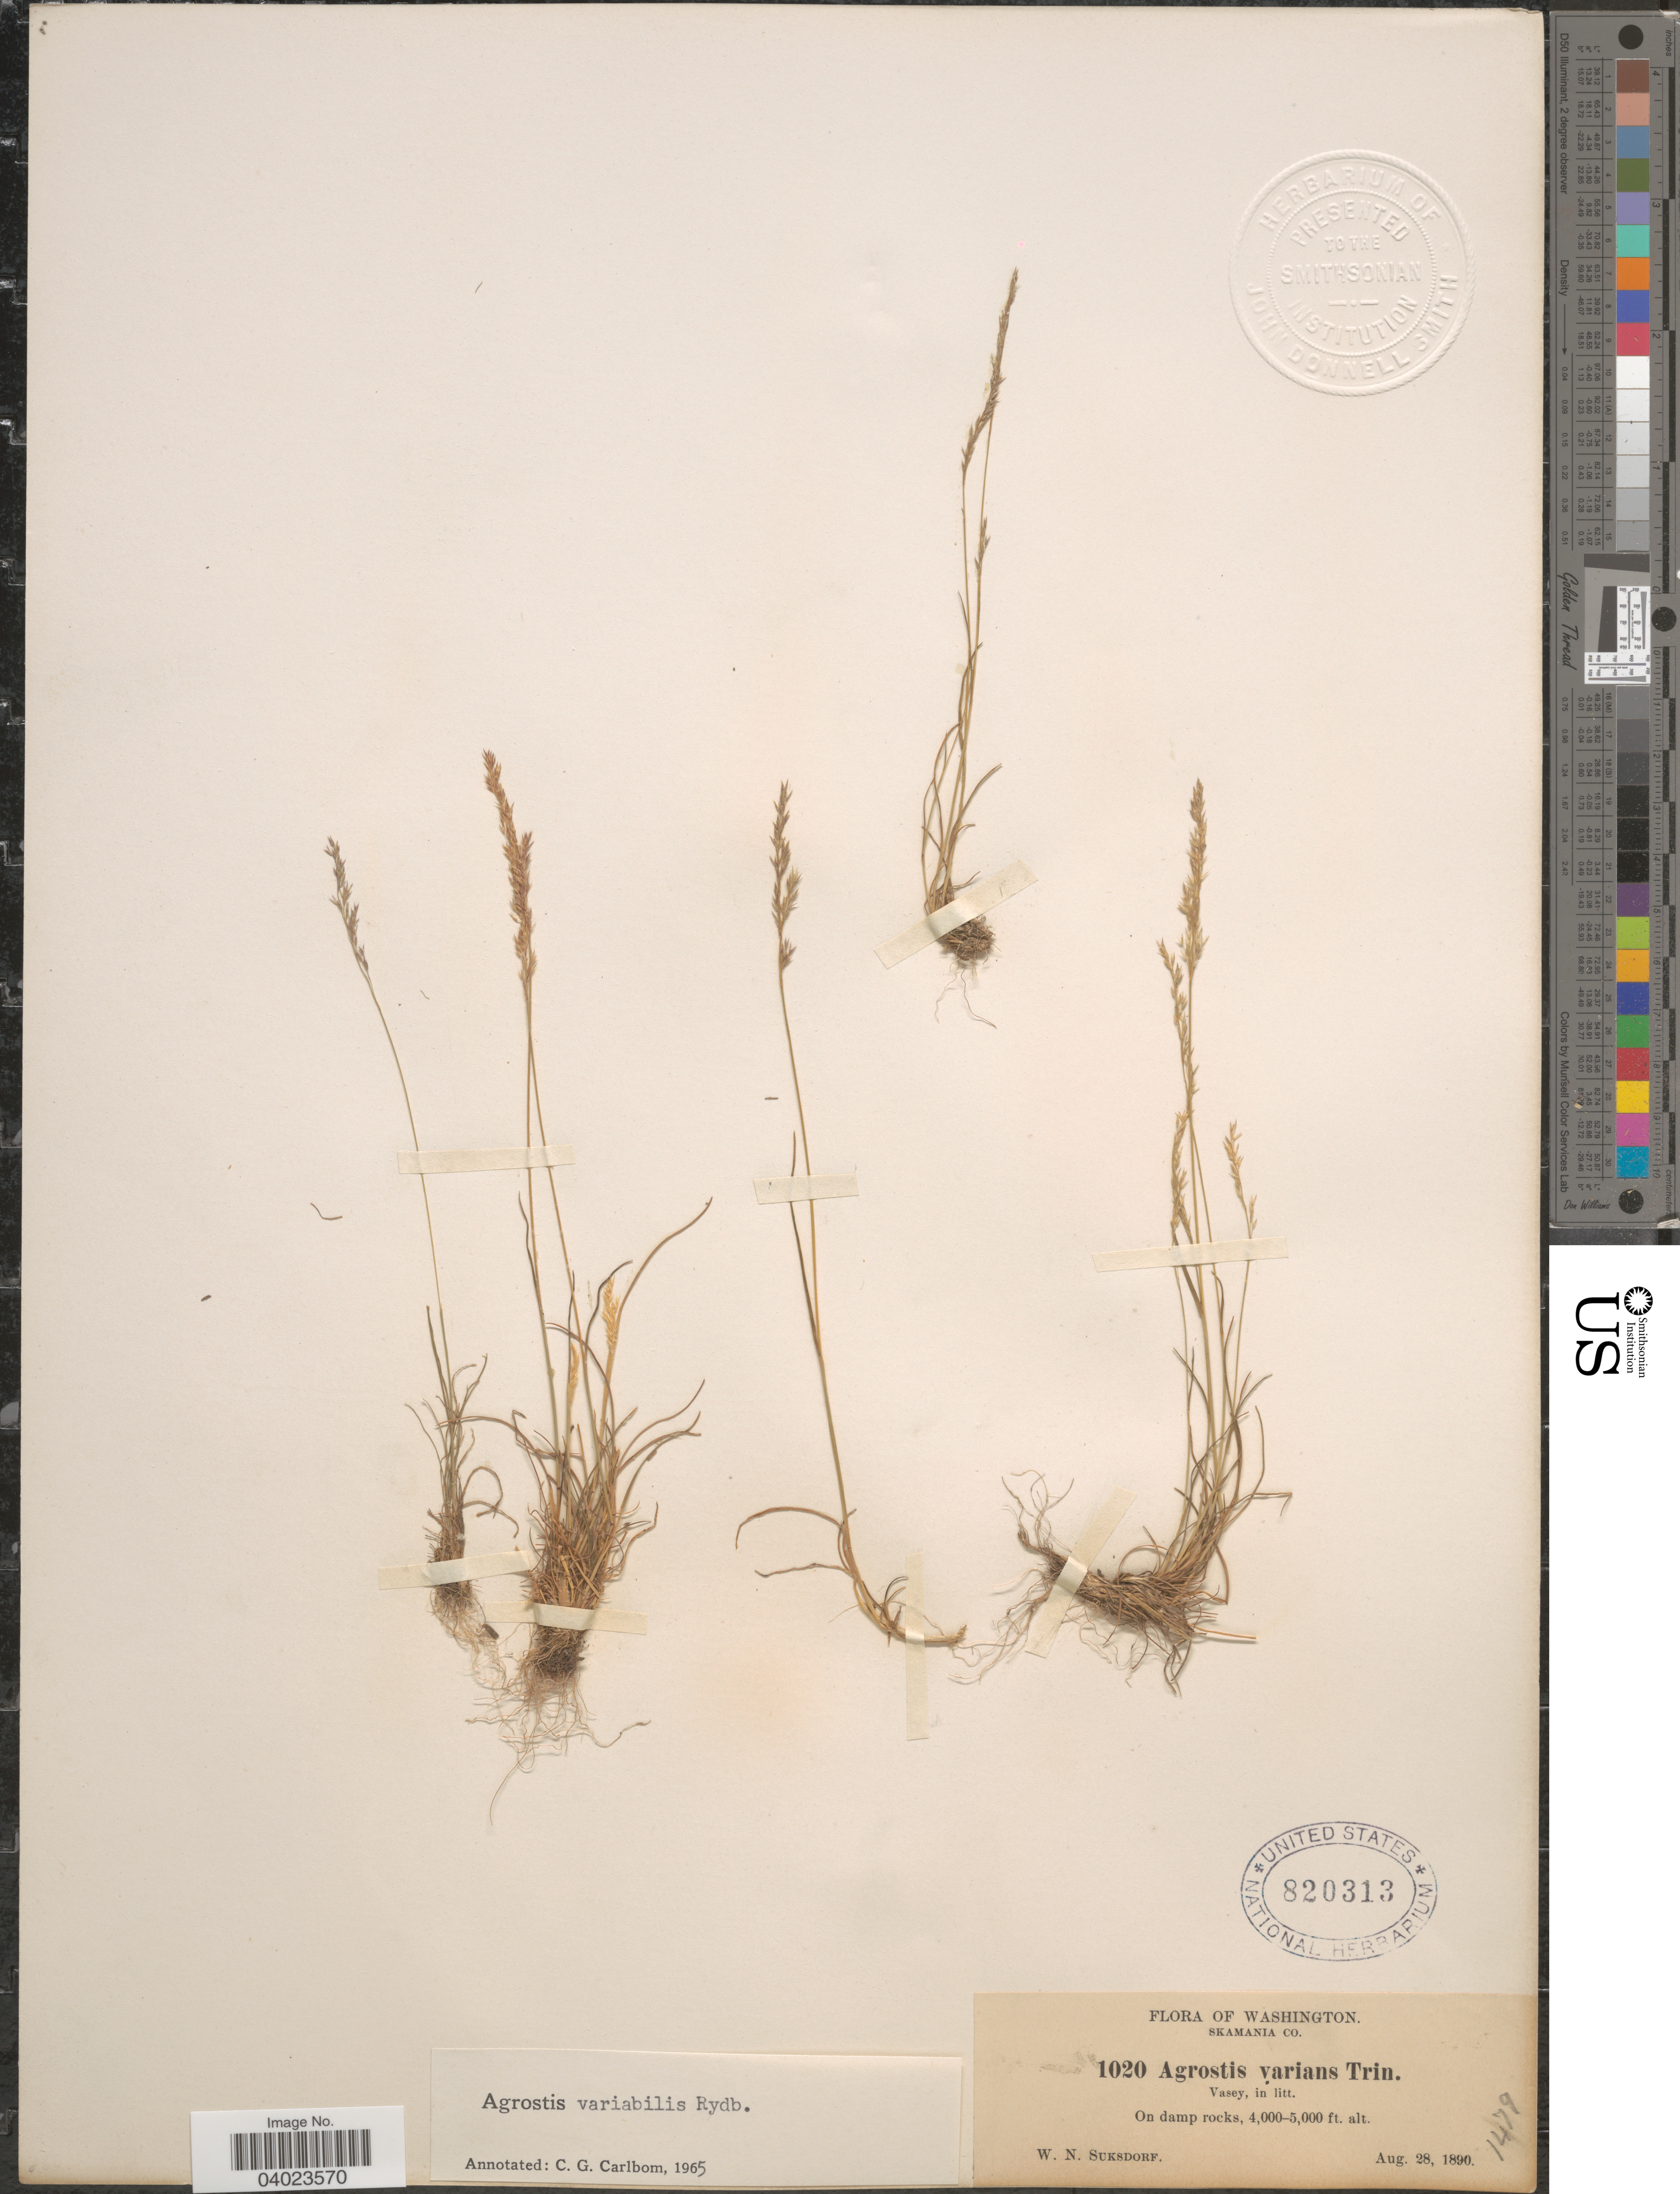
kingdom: Plantae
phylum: Tracheophyta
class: Liliopsida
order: Poales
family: Poaceae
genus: Agrostis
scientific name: Agrostis variabilis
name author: Rydb.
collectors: W. N. Suksdorf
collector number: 1020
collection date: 1890-08-28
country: United States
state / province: Washington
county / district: Skamania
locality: Skamania Co.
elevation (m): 1219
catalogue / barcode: US 820313